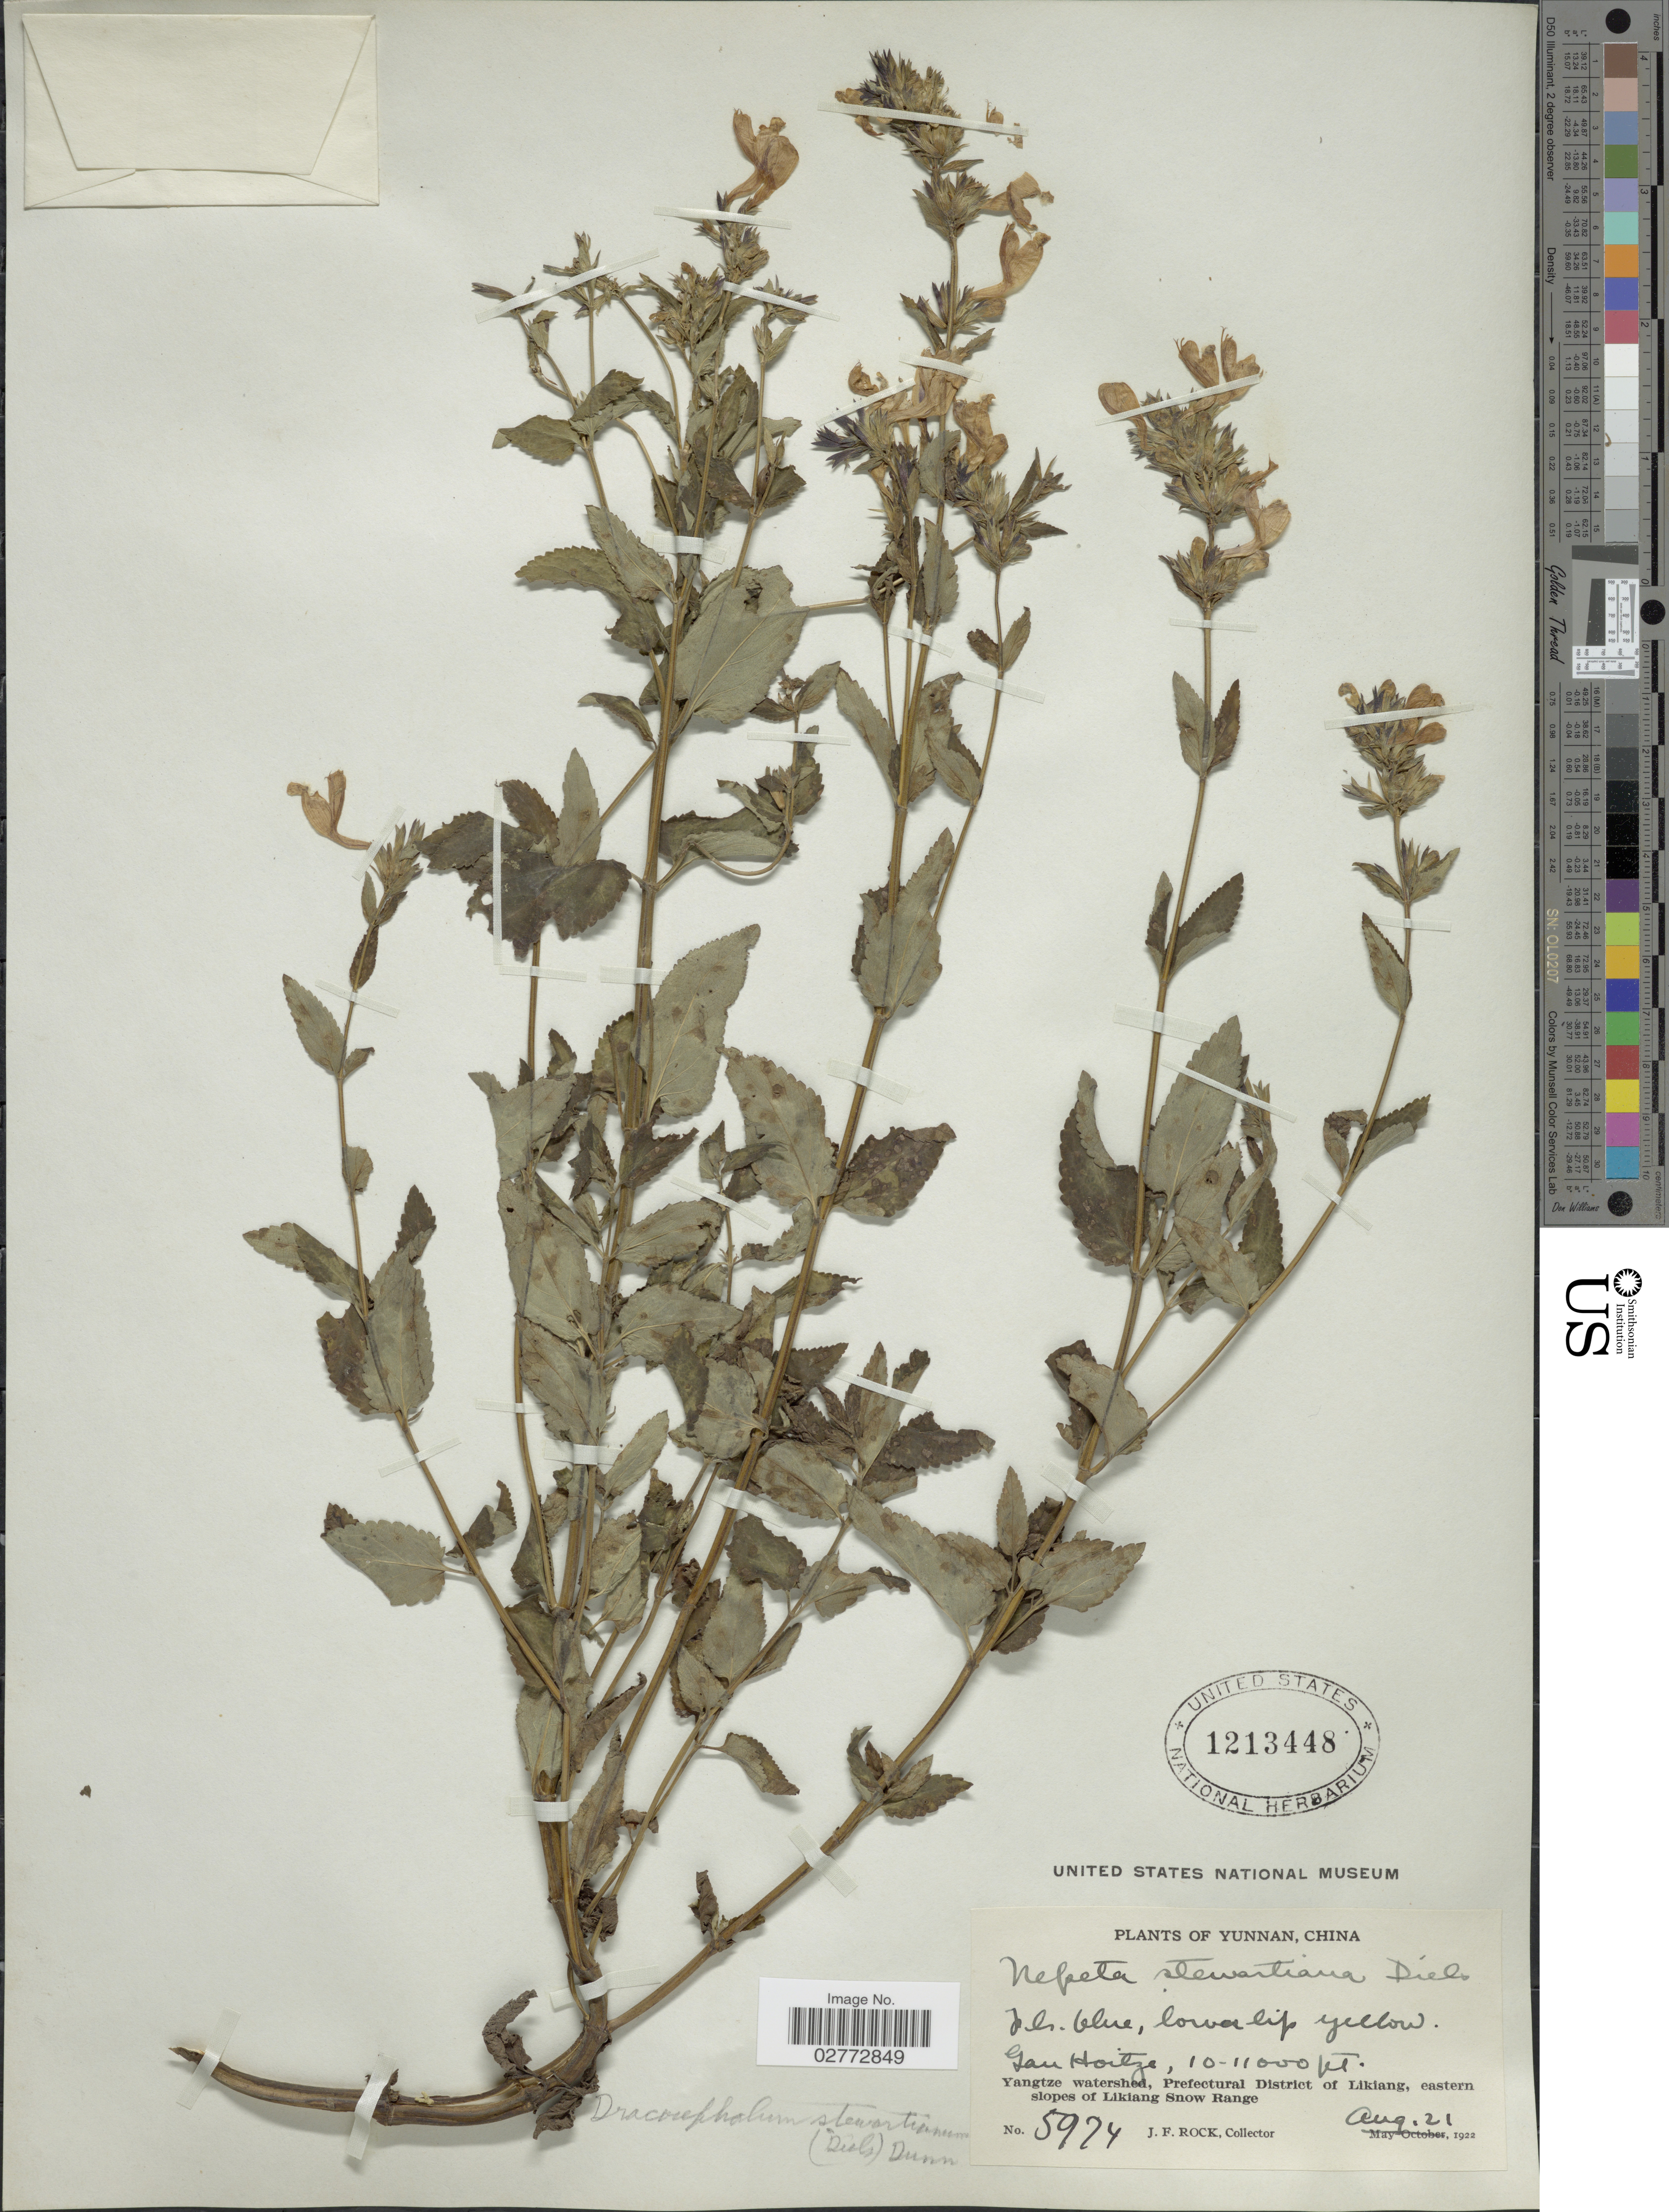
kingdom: Plantae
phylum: Tracheophyta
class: Magnoliopsida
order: Lamiales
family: Lamiaceae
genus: Dracocephalum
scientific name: Dracocephalum stewartianum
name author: (Diels)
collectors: J. Rock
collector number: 5974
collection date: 1922-08-21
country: China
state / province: Yunnan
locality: Gan Hoitze. Yangtze watershed, Prefectural District of Likiang, eastern slopes of Likiang Snow Range.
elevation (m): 3048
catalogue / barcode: US 1213448